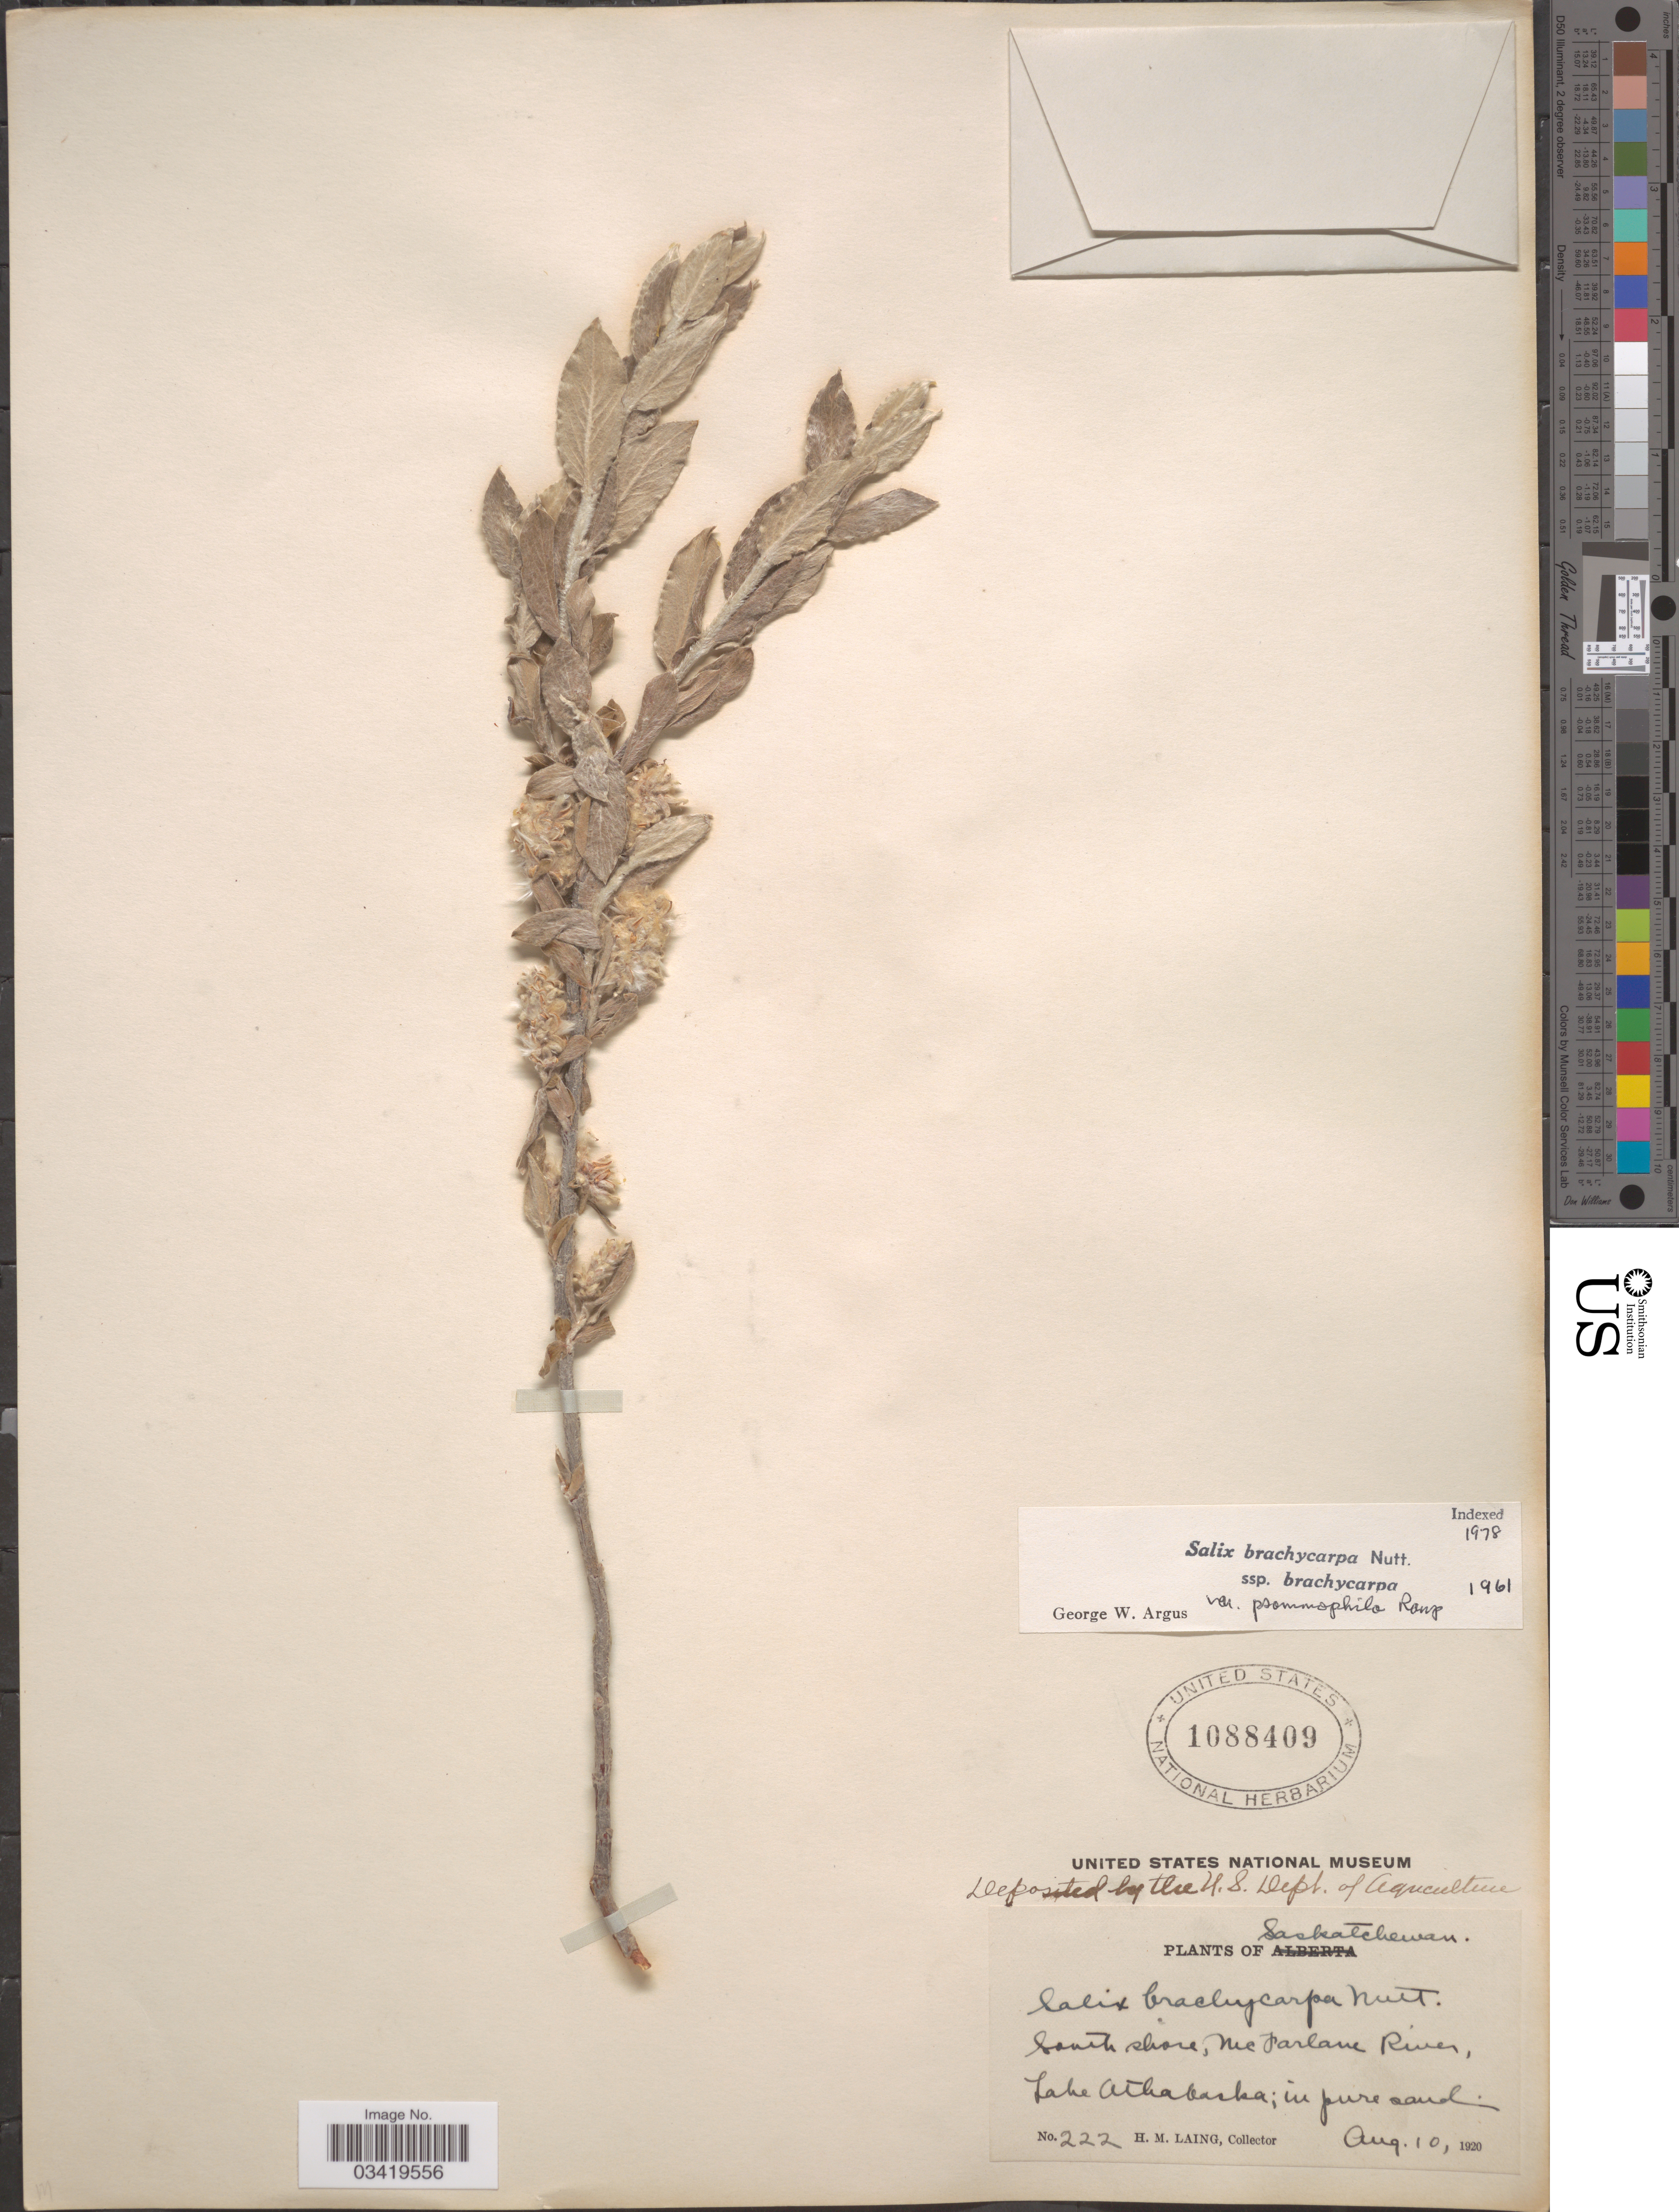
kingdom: Plantae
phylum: Tracheophyta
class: Magnoliopsida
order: Malpighiales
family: Salicaceae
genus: Salix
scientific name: Salix brachycarpa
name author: Nutt.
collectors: H. Laing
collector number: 222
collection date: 1920-08-10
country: Canada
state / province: Saskatchewan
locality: South shore, McFarlane River, Lake Athabaska.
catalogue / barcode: US 1088409